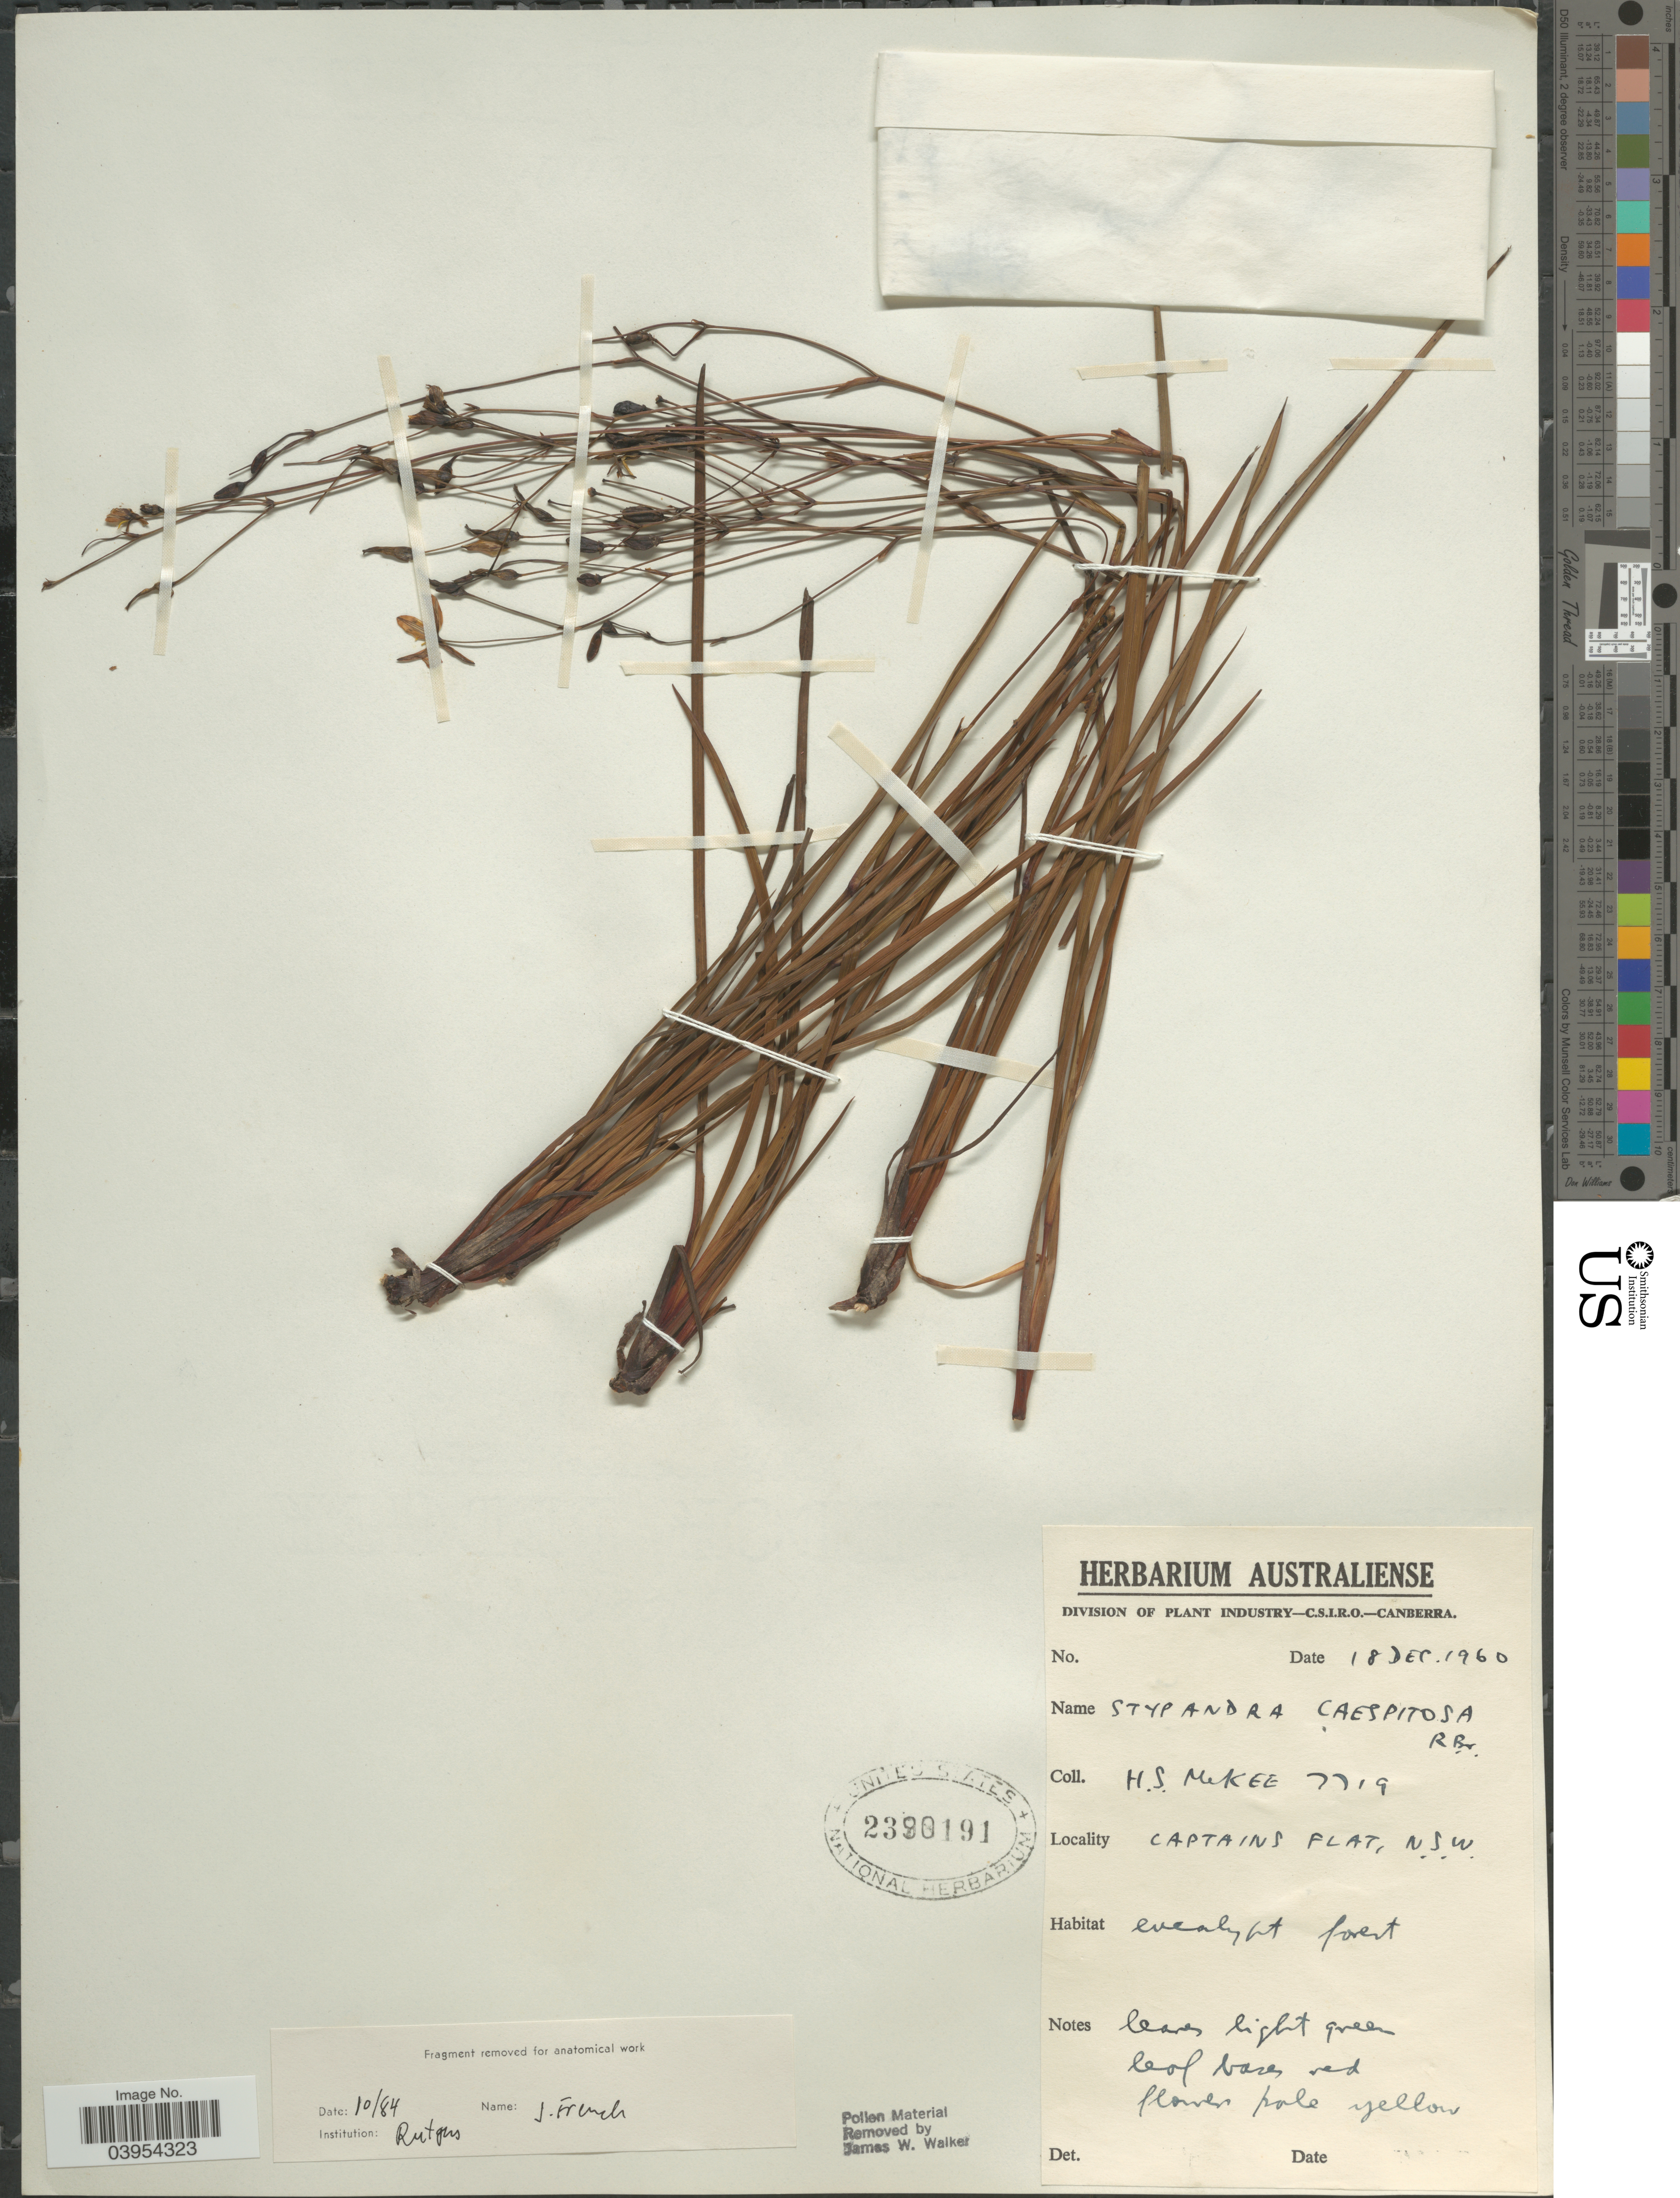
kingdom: Plantae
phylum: Tracheophyta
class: Liliopsida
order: Asparagales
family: Asphodelaceae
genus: Thelionema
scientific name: Thelionema caespitosum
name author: (R. Br.) R.J.F. Hend.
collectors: H. S. McKee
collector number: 7719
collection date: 1960-12-18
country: Australia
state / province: New South Wales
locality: Captains Flat.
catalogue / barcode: US 2390191